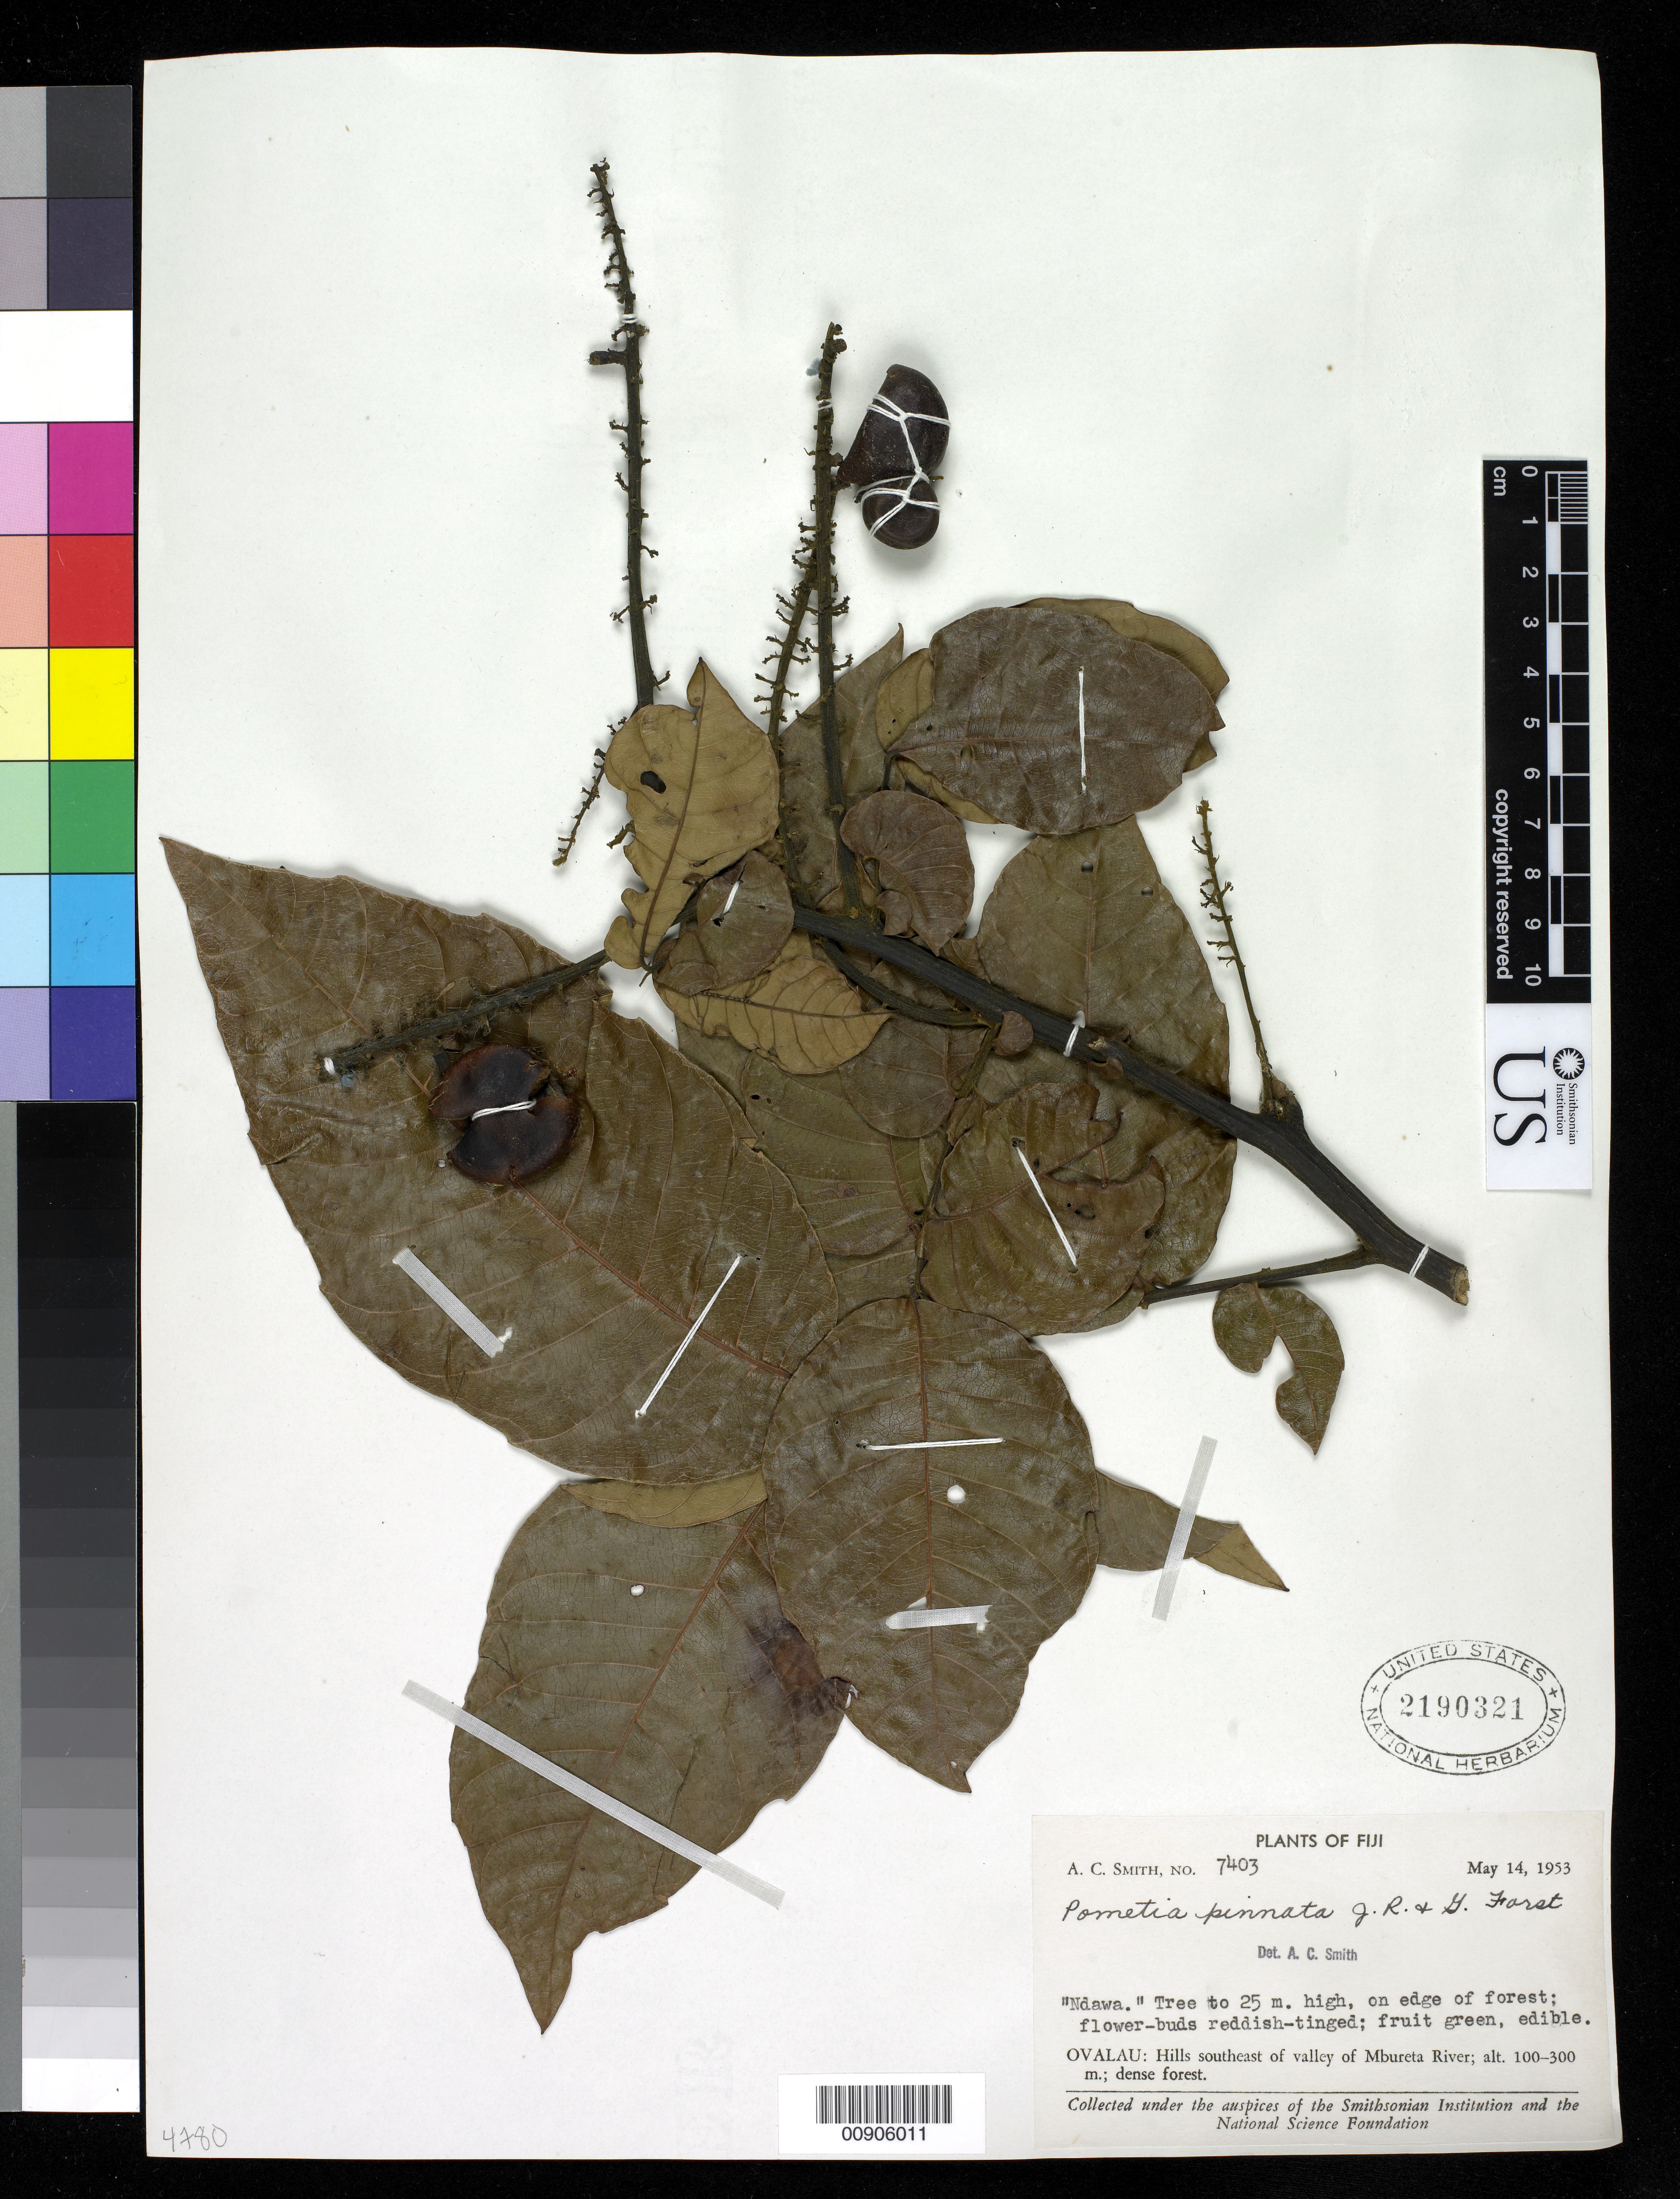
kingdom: Plantae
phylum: Tracheophyta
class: Magnoliopsida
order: Sapindales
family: Sapindaceae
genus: Pometia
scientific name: Pometia pinnata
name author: J.R. Forst. & G. Forst.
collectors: C. A. Smith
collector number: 7403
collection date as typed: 14 May 1953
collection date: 1953-05-14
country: Fiji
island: Ovalau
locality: Ovalau, hills southeast of valley of Mbureta River. Dense forest.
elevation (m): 100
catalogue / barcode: US 2190321